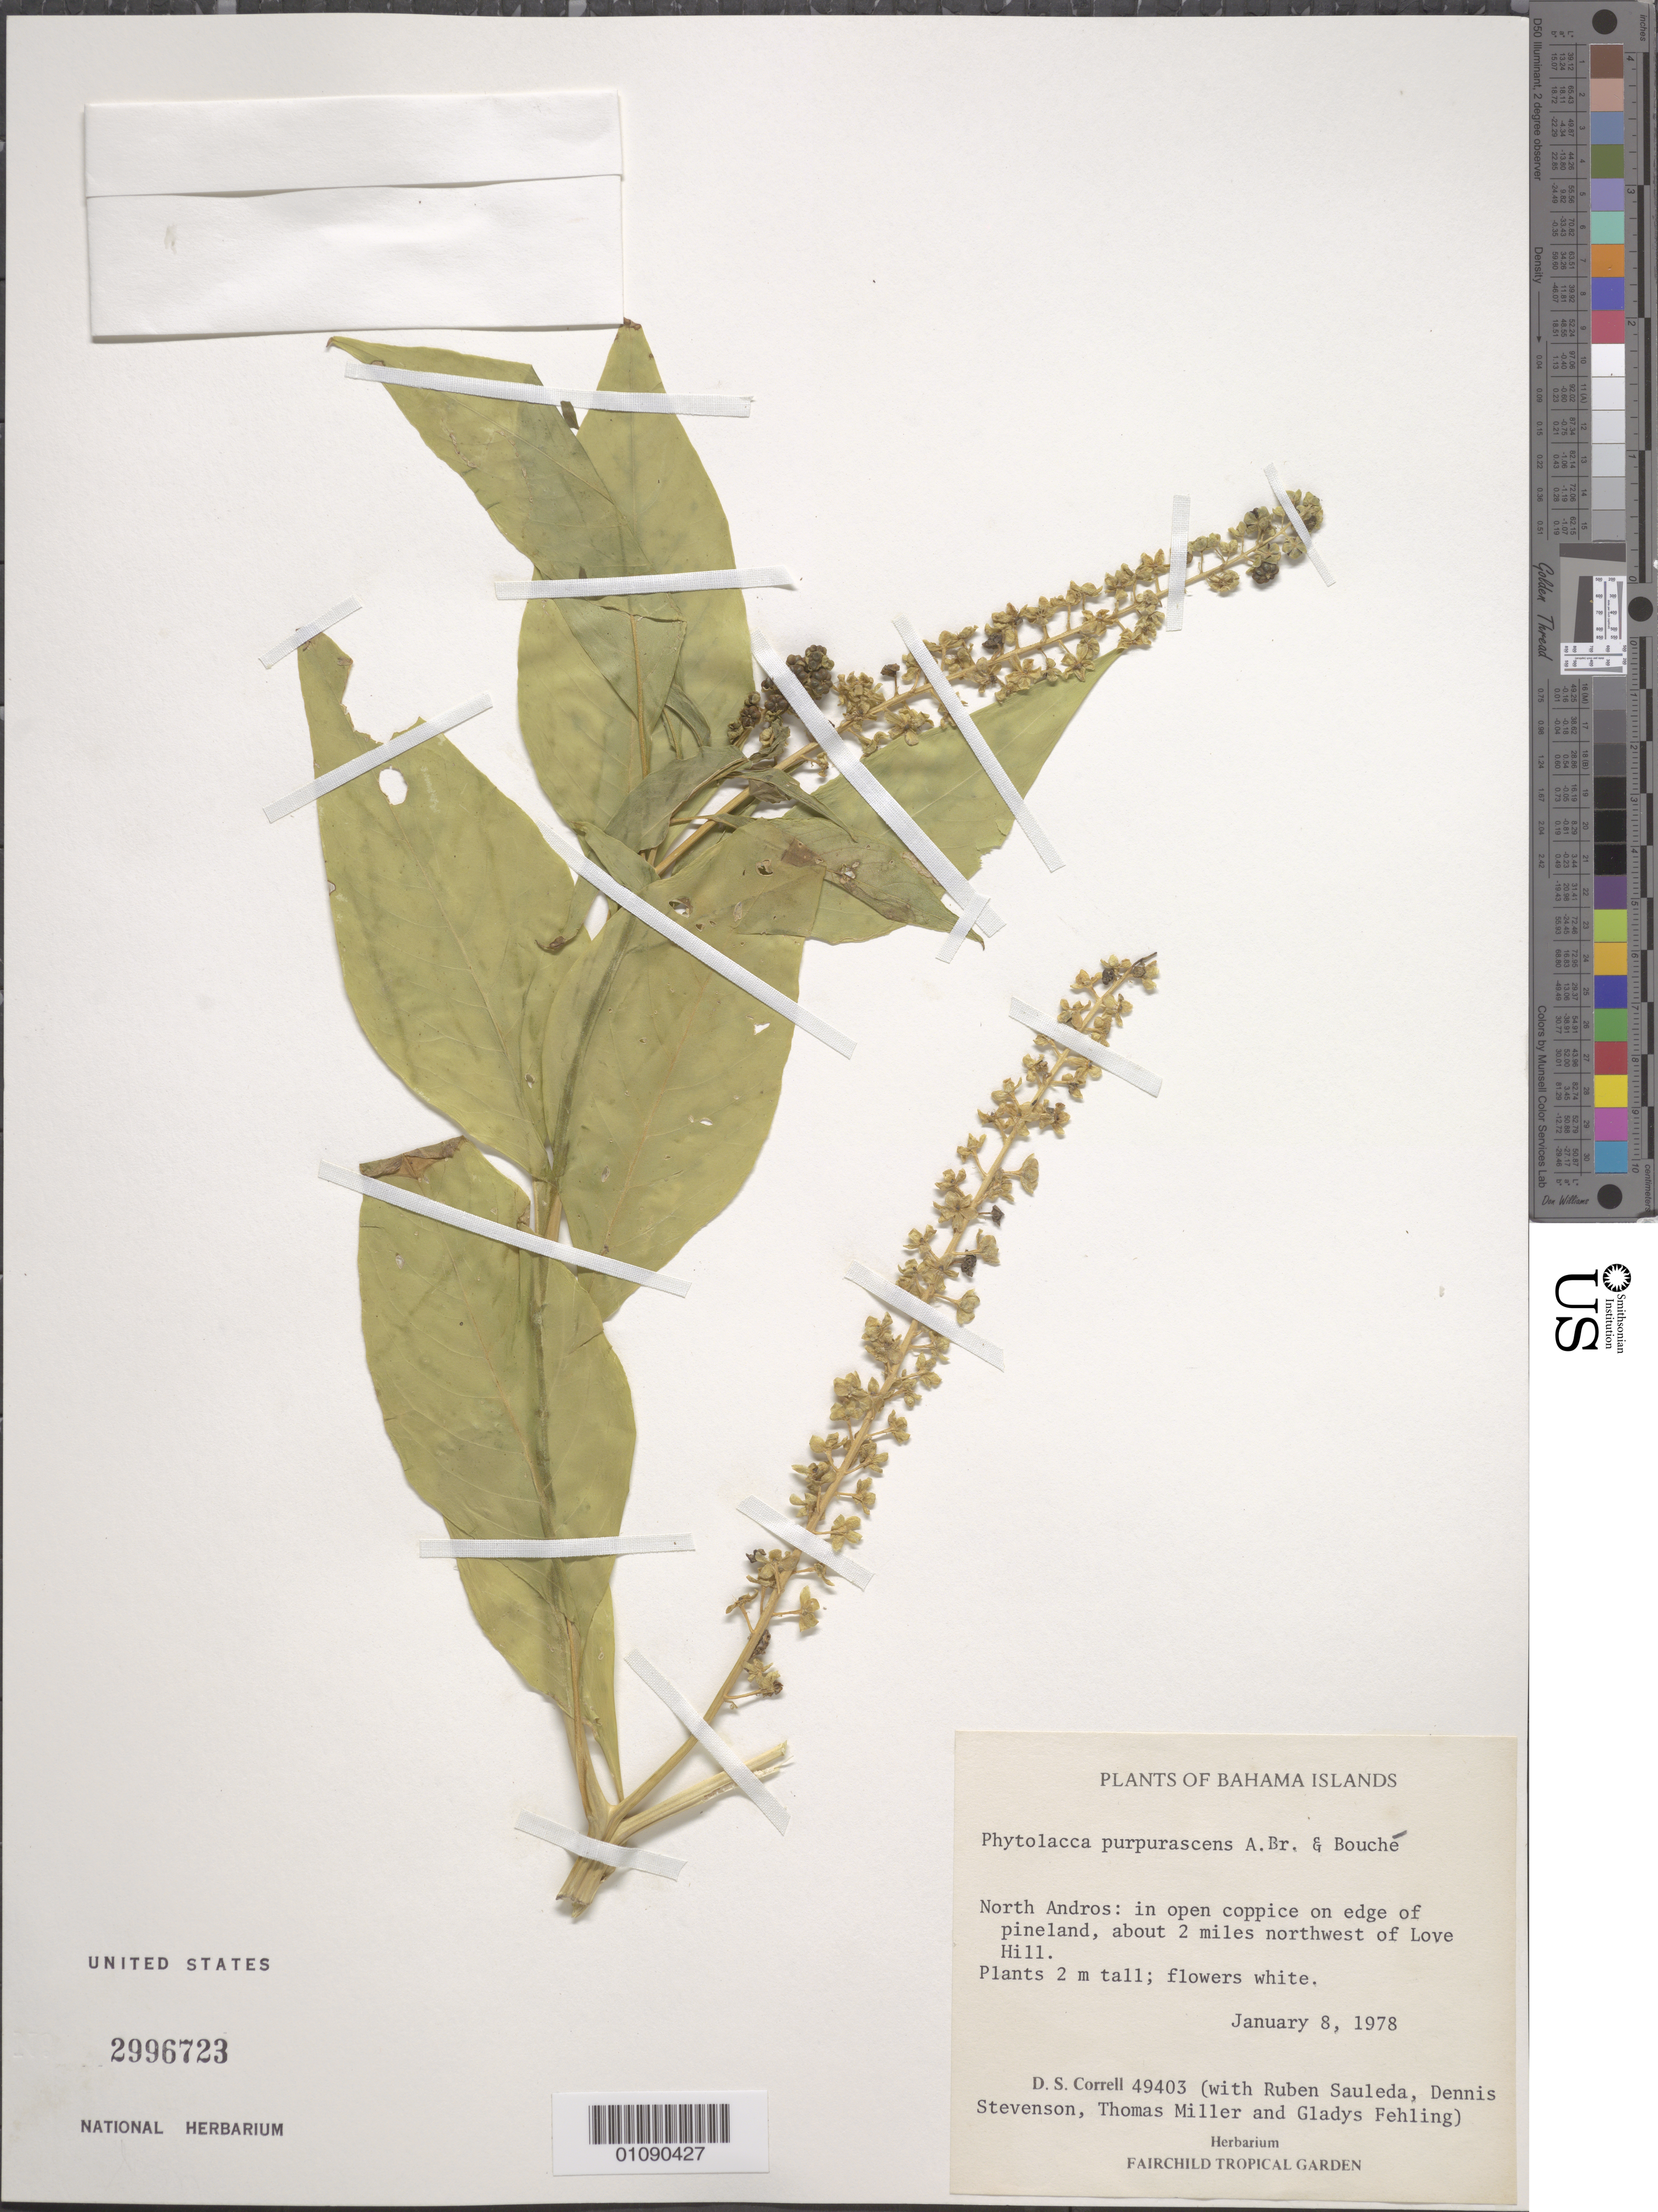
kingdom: Plantae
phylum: Tracheophyta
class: Magnoliopsida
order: Caryophyllales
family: Phytolaccaceae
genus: Phytolacca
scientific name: Phytolacca purpurascens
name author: A. Braun & C.D. Bouché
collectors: D. S. Correll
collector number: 49403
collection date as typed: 08 Jan 1978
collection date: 1978-01-08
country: Bahamas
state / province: North Andros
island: Andros I.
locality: North Andros: about 2 miles NW of Love HIll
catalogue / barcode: US 2996723